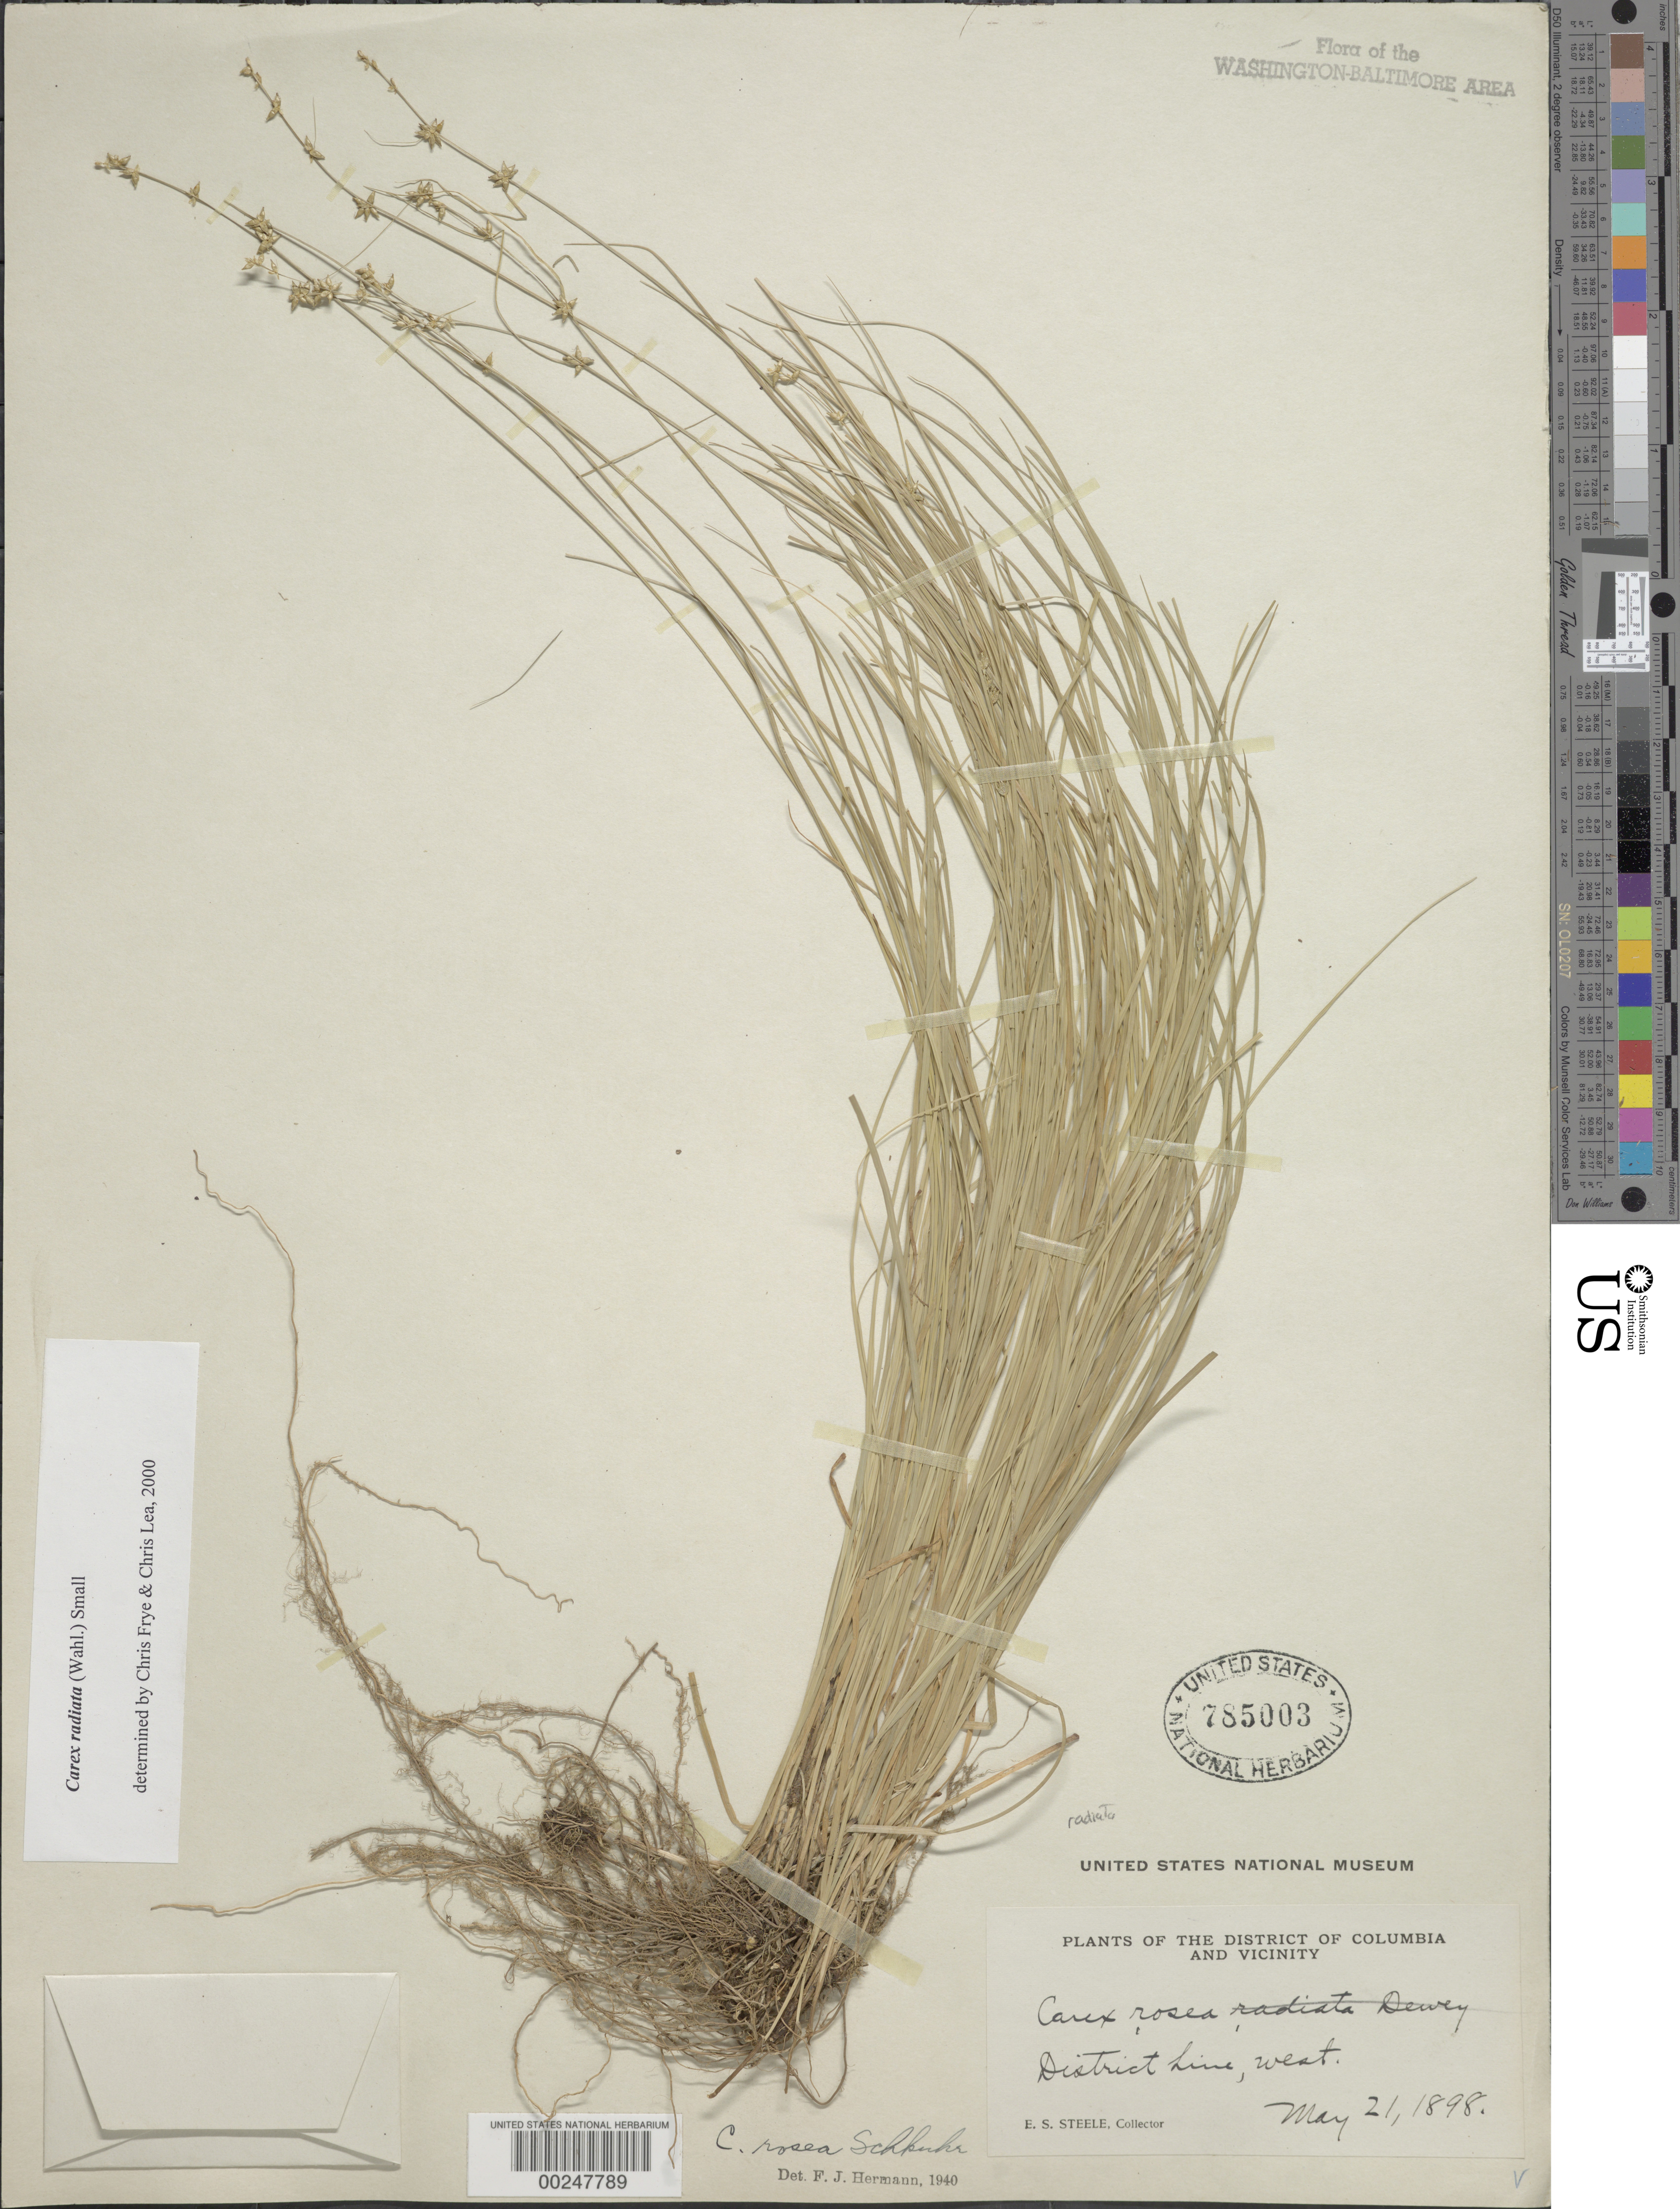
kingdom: Plantae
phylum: Tracheophyta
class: Liliopsida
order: Poales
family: Cyperaceae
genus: Carex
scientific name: Carex radiata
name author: (Wahlenb.) Small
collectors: E. Steele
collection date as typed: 21 May 1898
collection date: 1898-05-21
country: United States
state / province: District of Columbia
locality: District Line, West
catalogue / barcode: US 785003